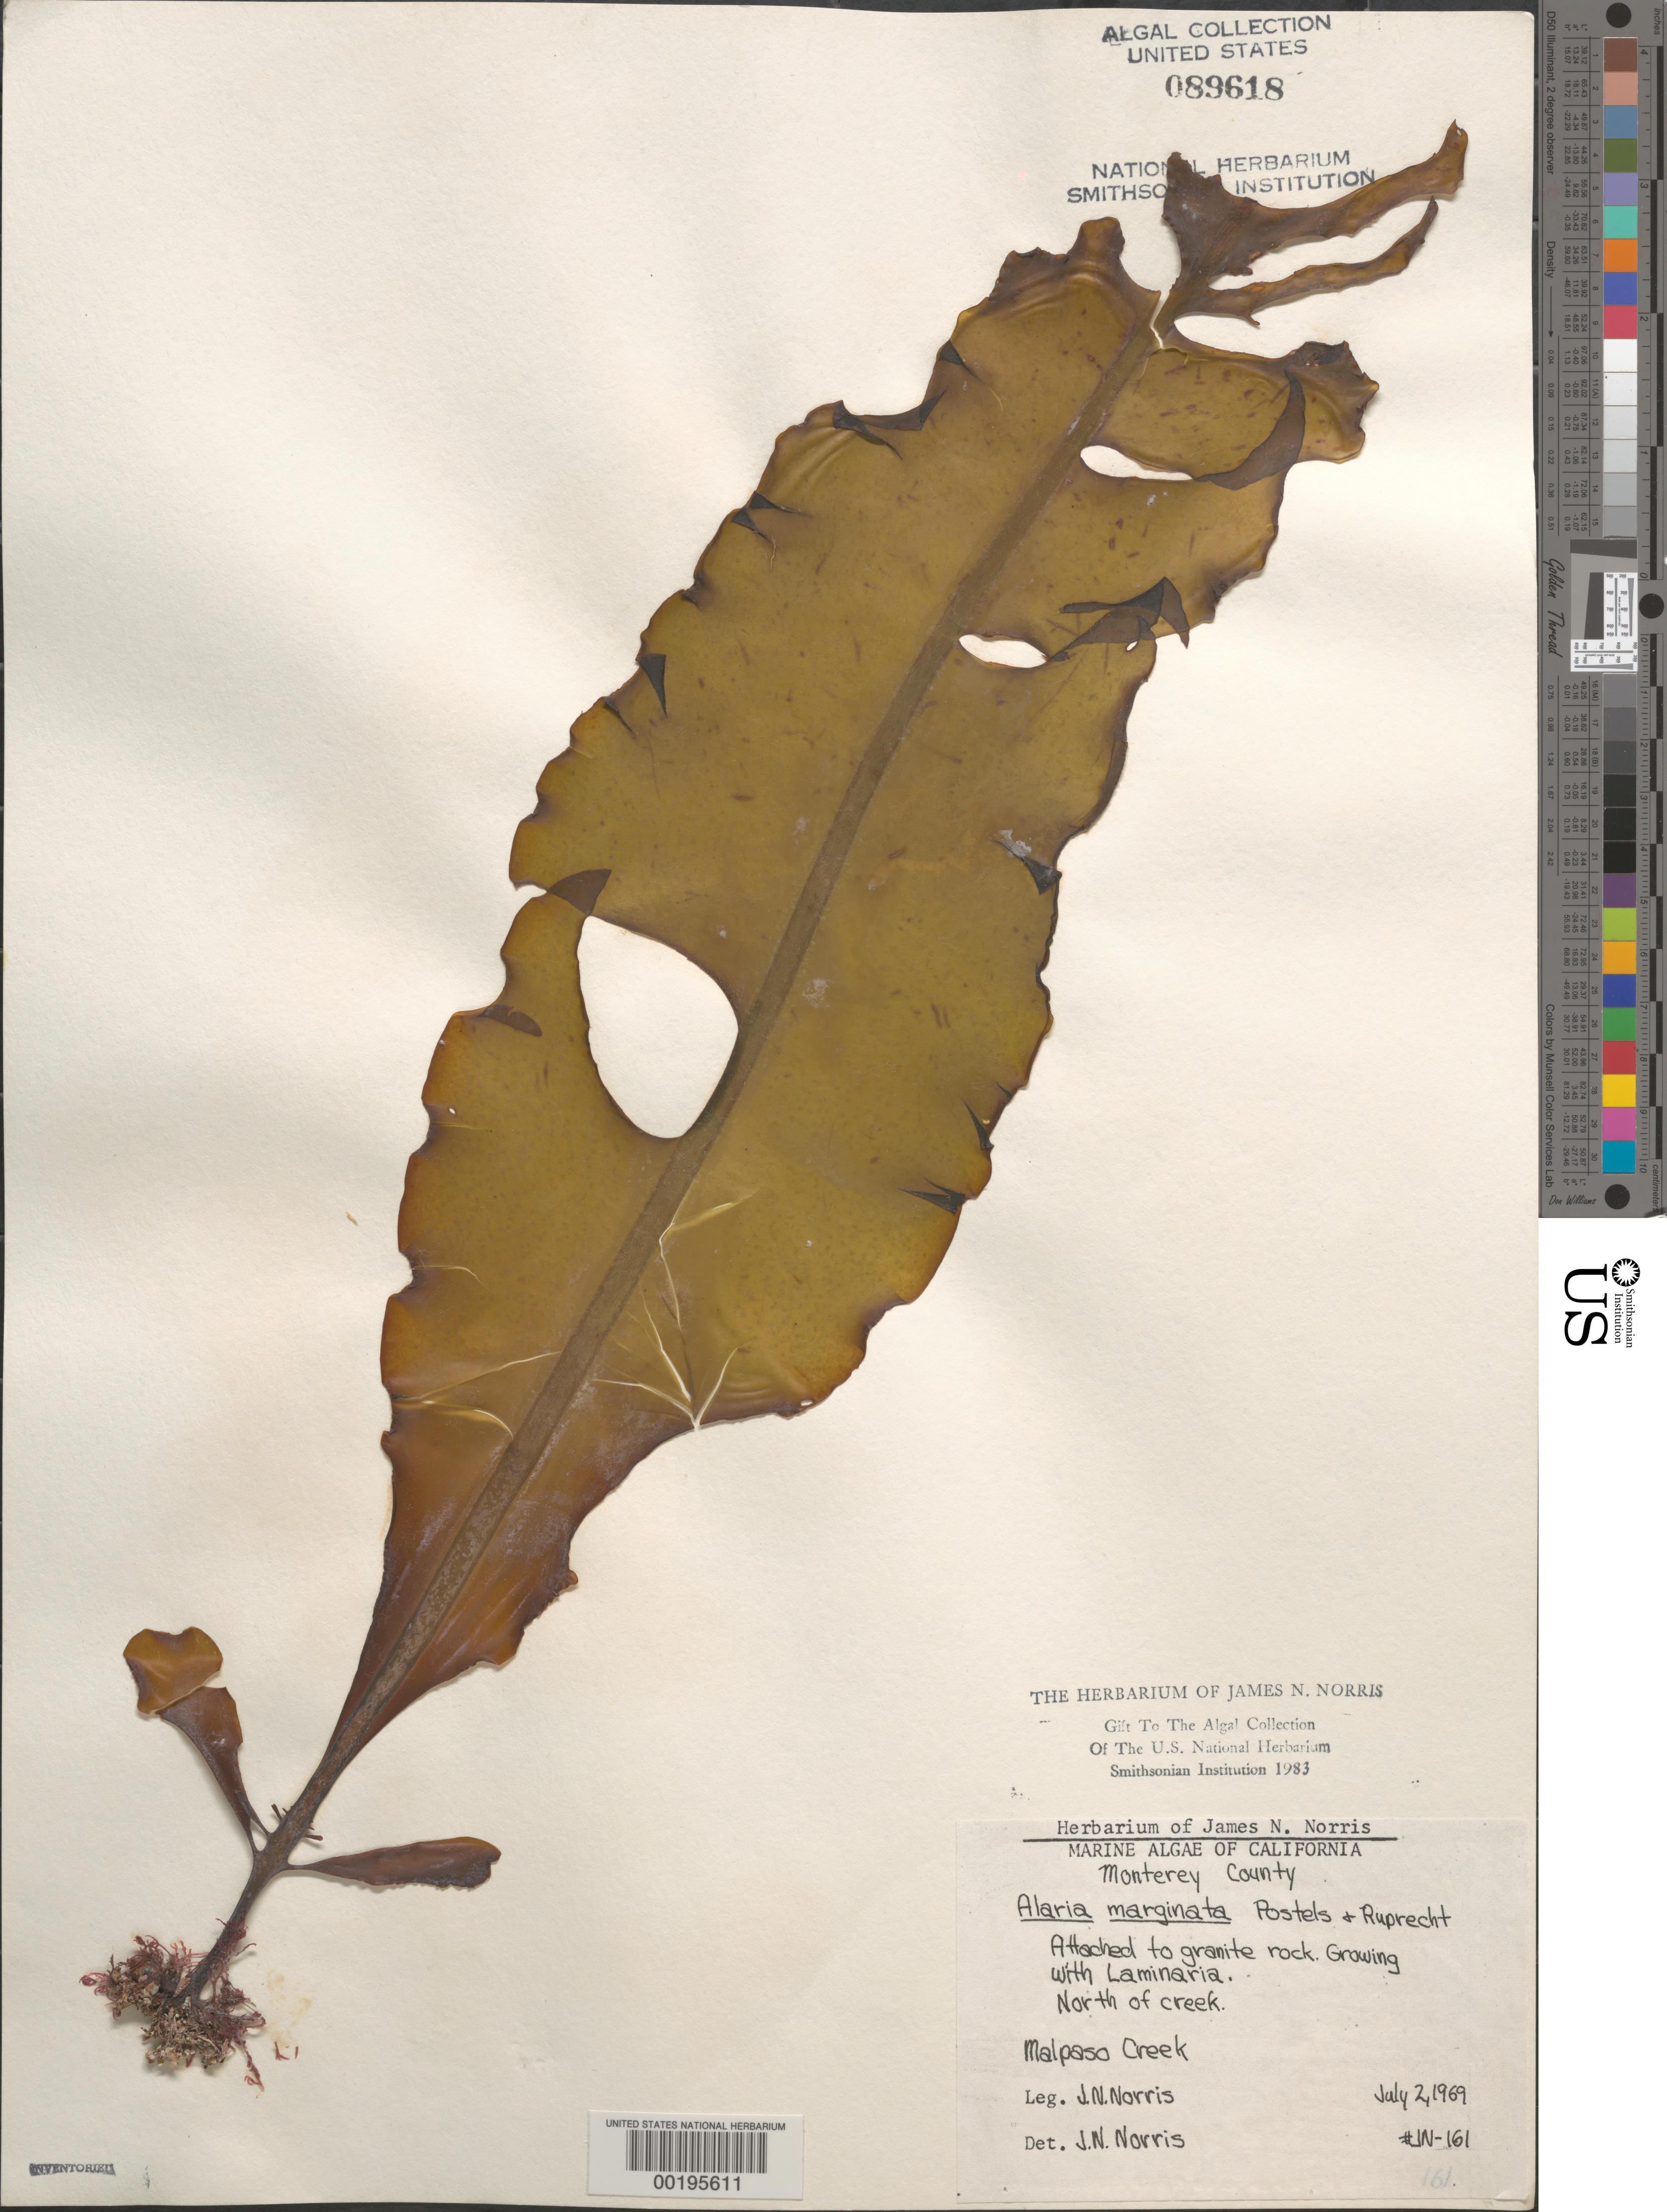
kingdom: Chromista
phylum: Ochrophyta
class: Phaeophyceae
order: Laminariales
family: Alariaceae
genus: Alaria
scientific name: Alaria marginata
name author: Ruiz & Pav.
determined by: Norris, James N.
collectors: J. N. Norris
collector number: JN-161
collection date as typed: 02 Jul 1969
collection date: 1969-07-02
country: United States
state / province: California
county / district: Monterey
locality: North of Malpaso Creek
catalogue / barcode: US 89618